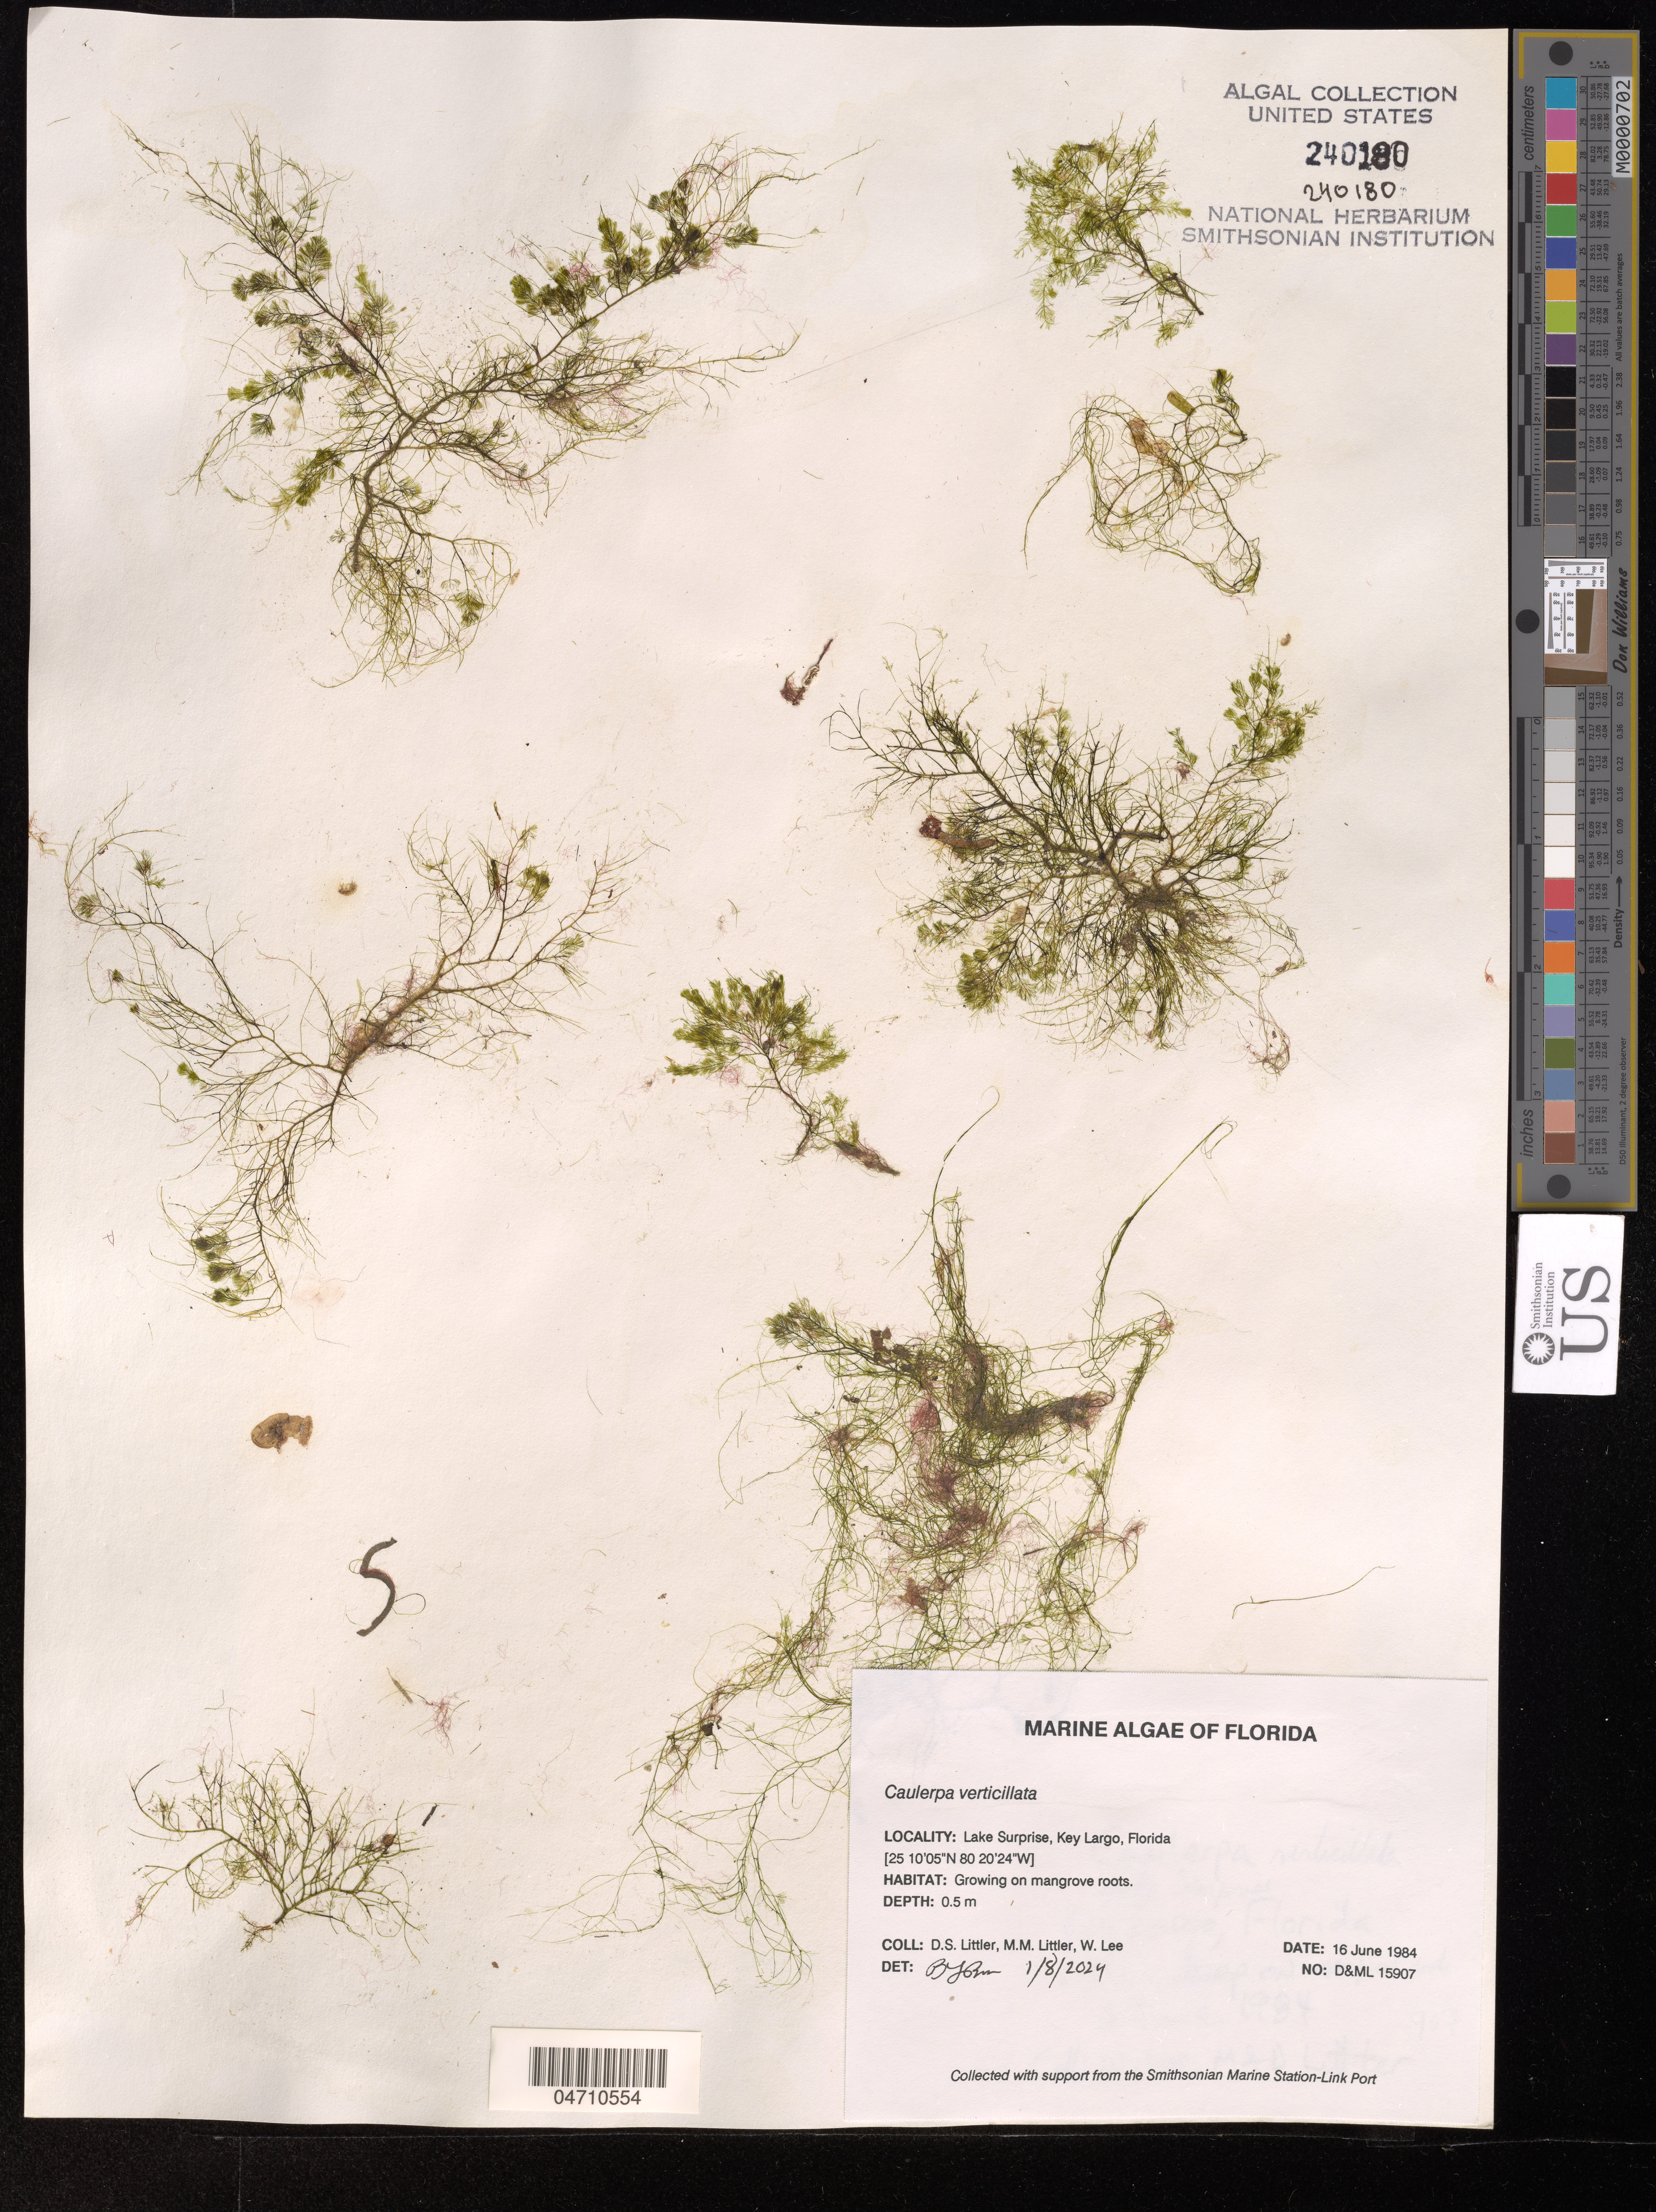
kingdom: Plantae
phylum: Chlorophyta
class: Ulvophyceae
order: Bryopsidales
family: Caulerpaceae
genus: Caulerpa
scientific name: Caulerpa verticillata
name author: J. Agardh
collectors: D. S. Littler, M. M. Littler, W. Lee & M. Hanisak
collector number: D&ML 15907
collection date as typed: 16 Jun 1984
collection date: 1984-06-16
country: United States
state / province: Florida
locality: Lake Suprise, Key Largo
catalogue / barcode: US 240180